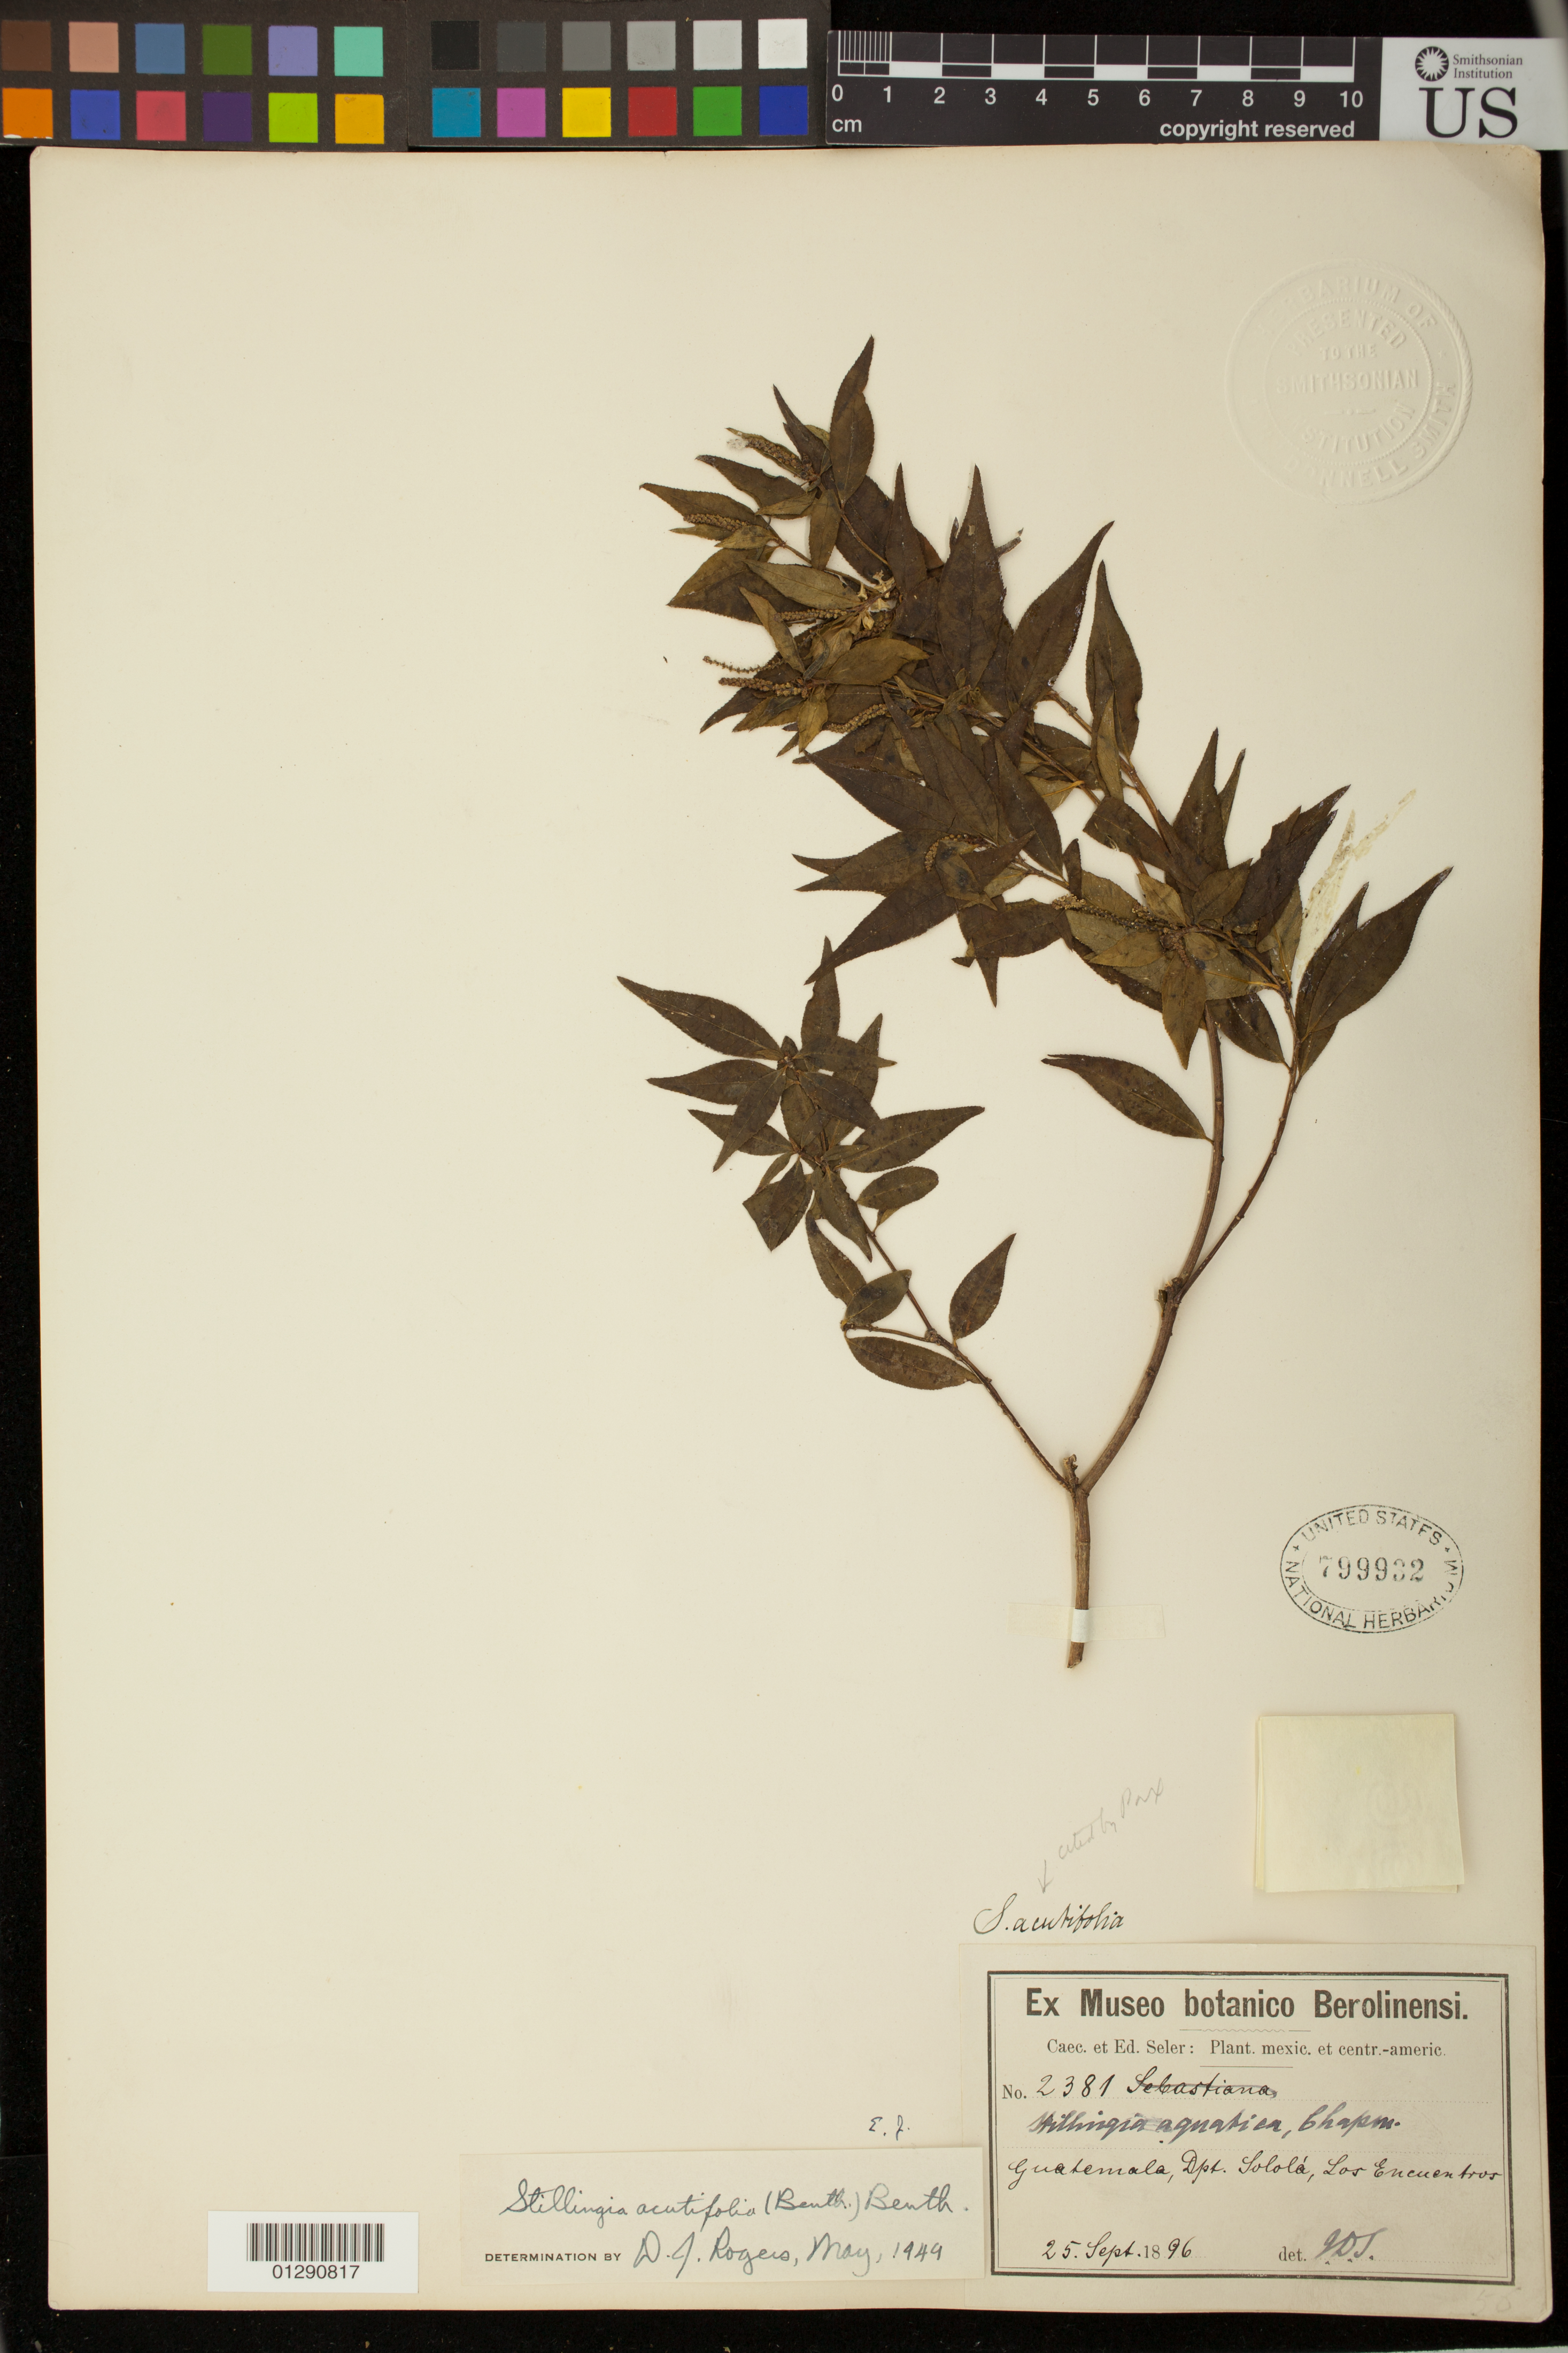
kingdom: Plantae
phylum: Tracheophyta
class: Magnoliopsida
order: Malpighiales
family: Euphorbiaceae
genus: Stillingia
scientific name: Stillingia acutifolia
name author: (Benth.) Benth. ex Hemsl.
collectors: -. Seler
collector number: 2381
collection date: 1896-09-25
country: Guatemala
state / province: Sololá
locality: Los Encuentros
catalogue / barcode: US 799932